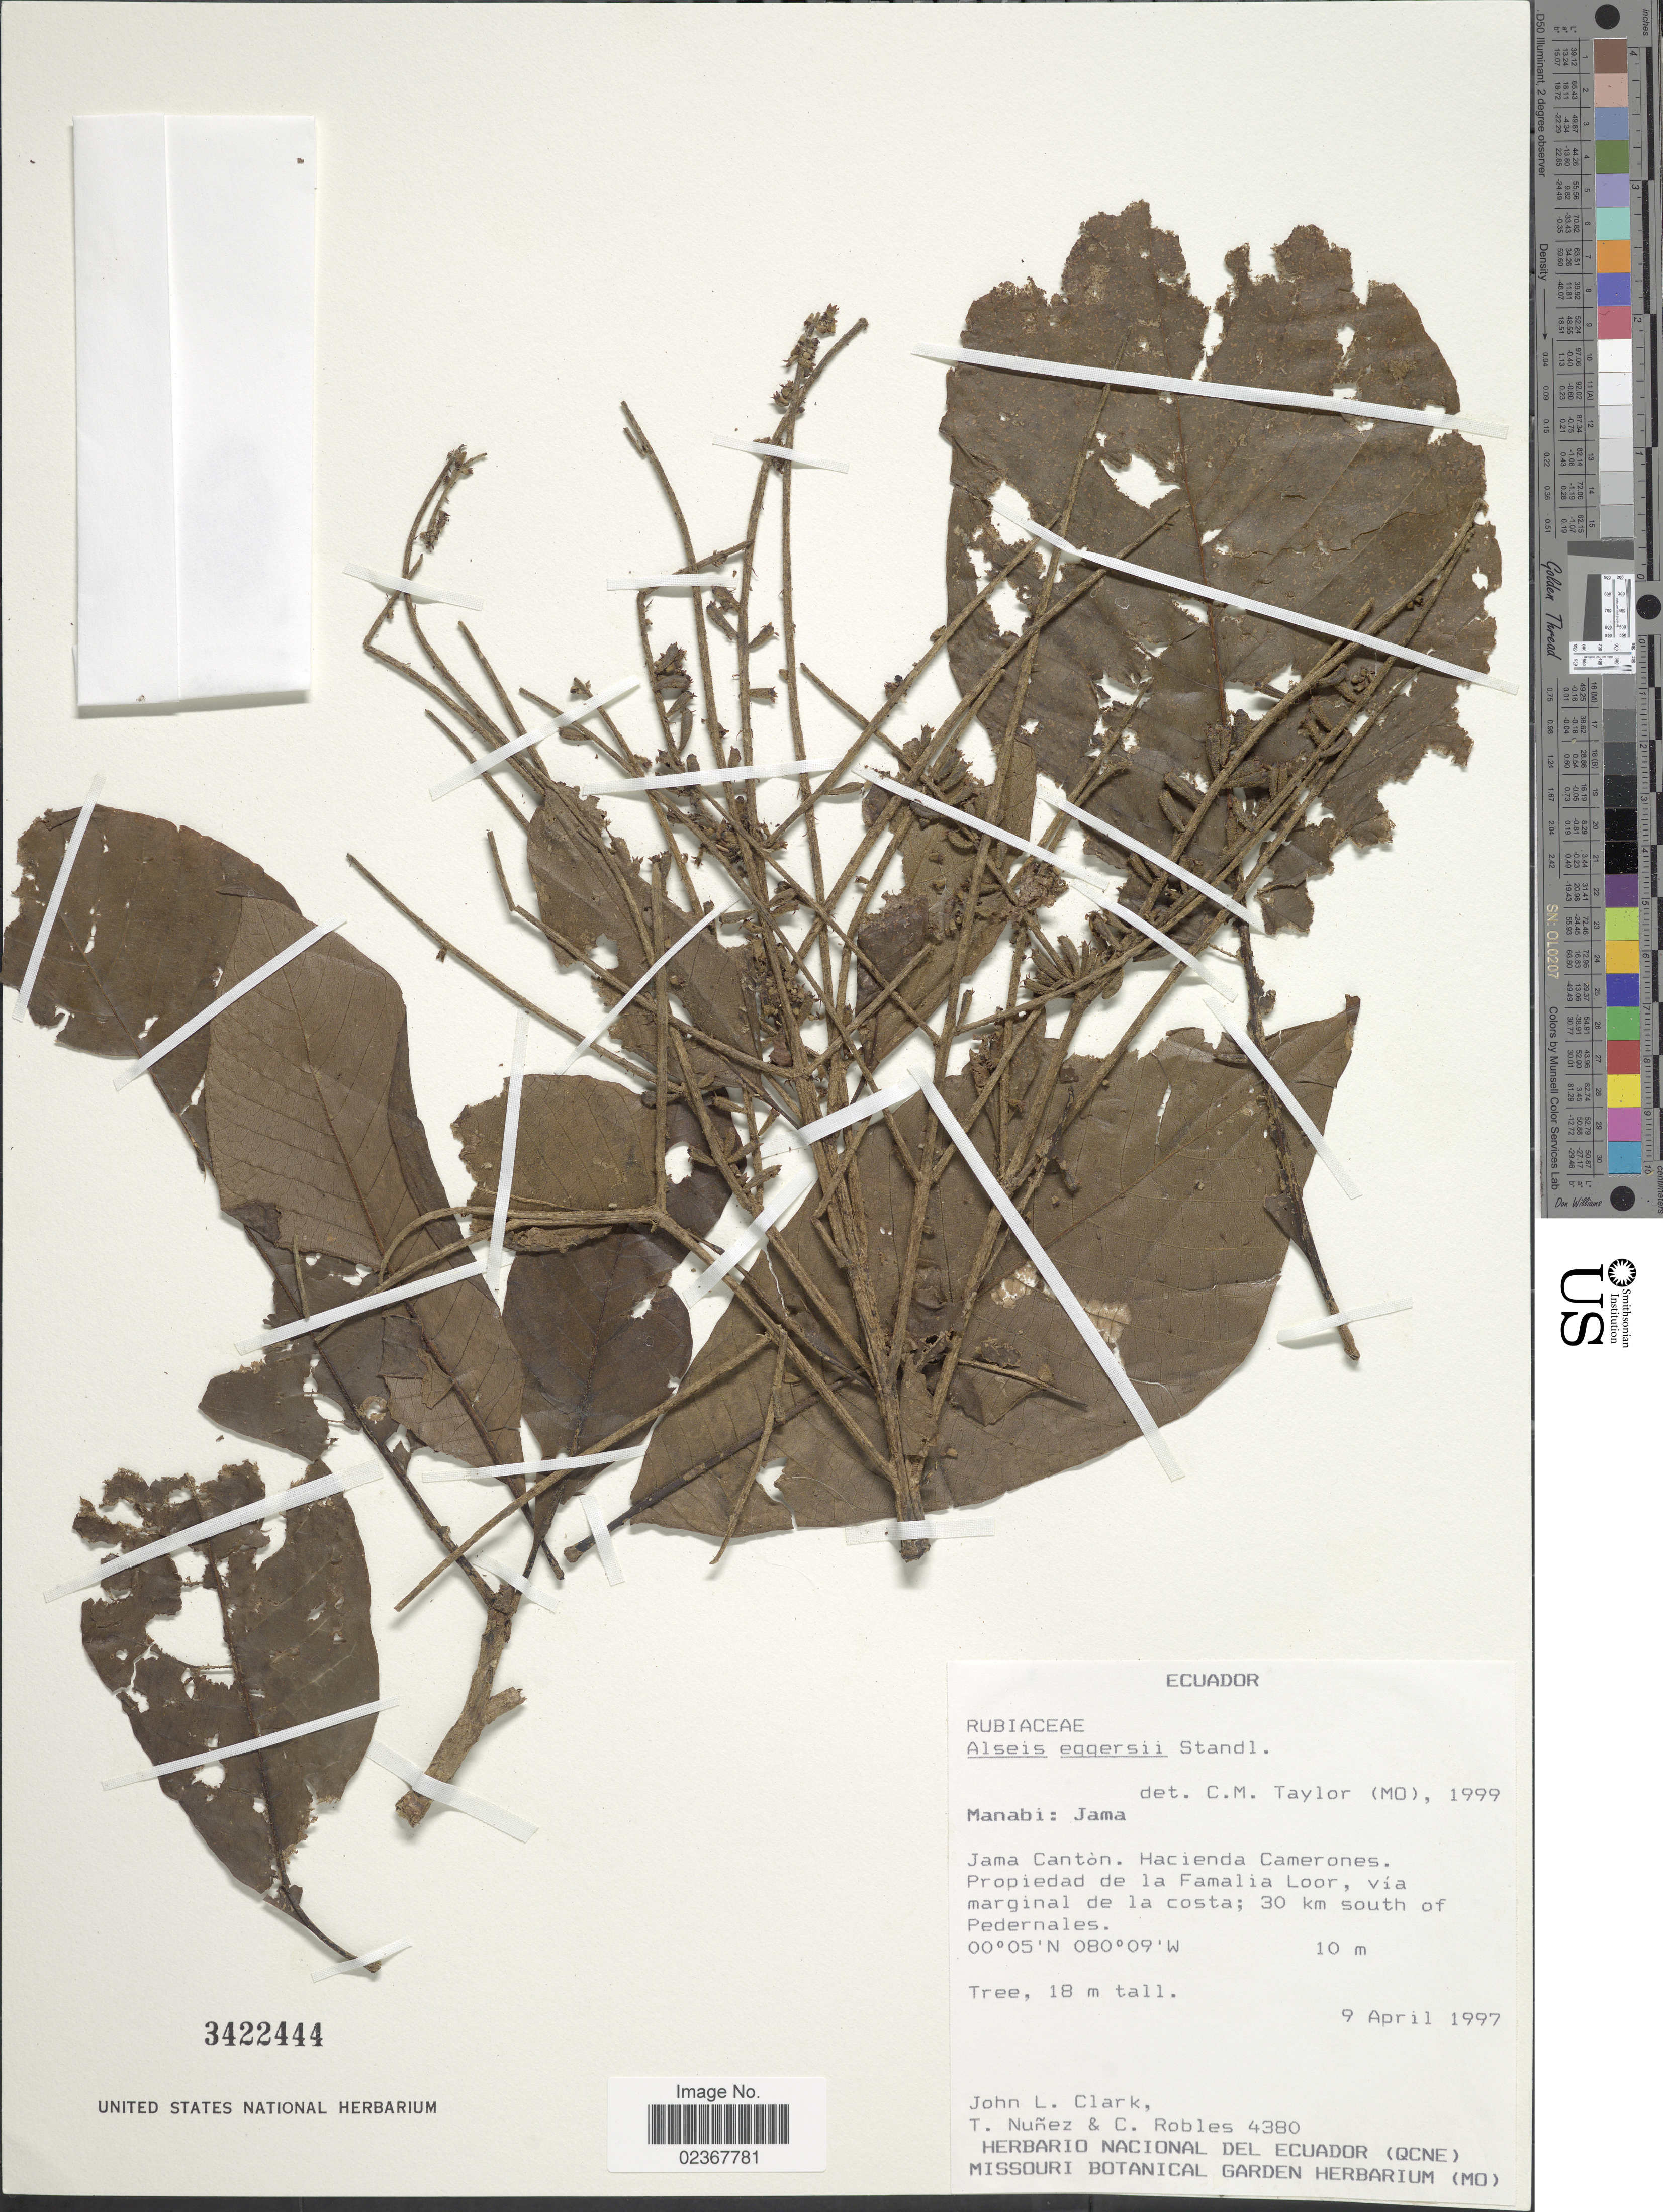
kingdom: Plantae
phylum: Tracheophyta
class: Magnoliopsida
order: Gentianales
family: Rubiaceae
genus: Alseis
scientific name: Alseis eggersii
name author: Standl.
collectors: J. L. Clark, T. Núñez & C. Robles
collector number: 4380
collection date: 1997-04-09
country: Ecuador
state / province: Manabí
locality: Jama. Jama Canton. Hacienda Camerones. Propiedad de la Familia Loor, via marginal de la costa; 30 km south of Pedernales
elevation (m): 10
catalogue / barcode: US 3422444